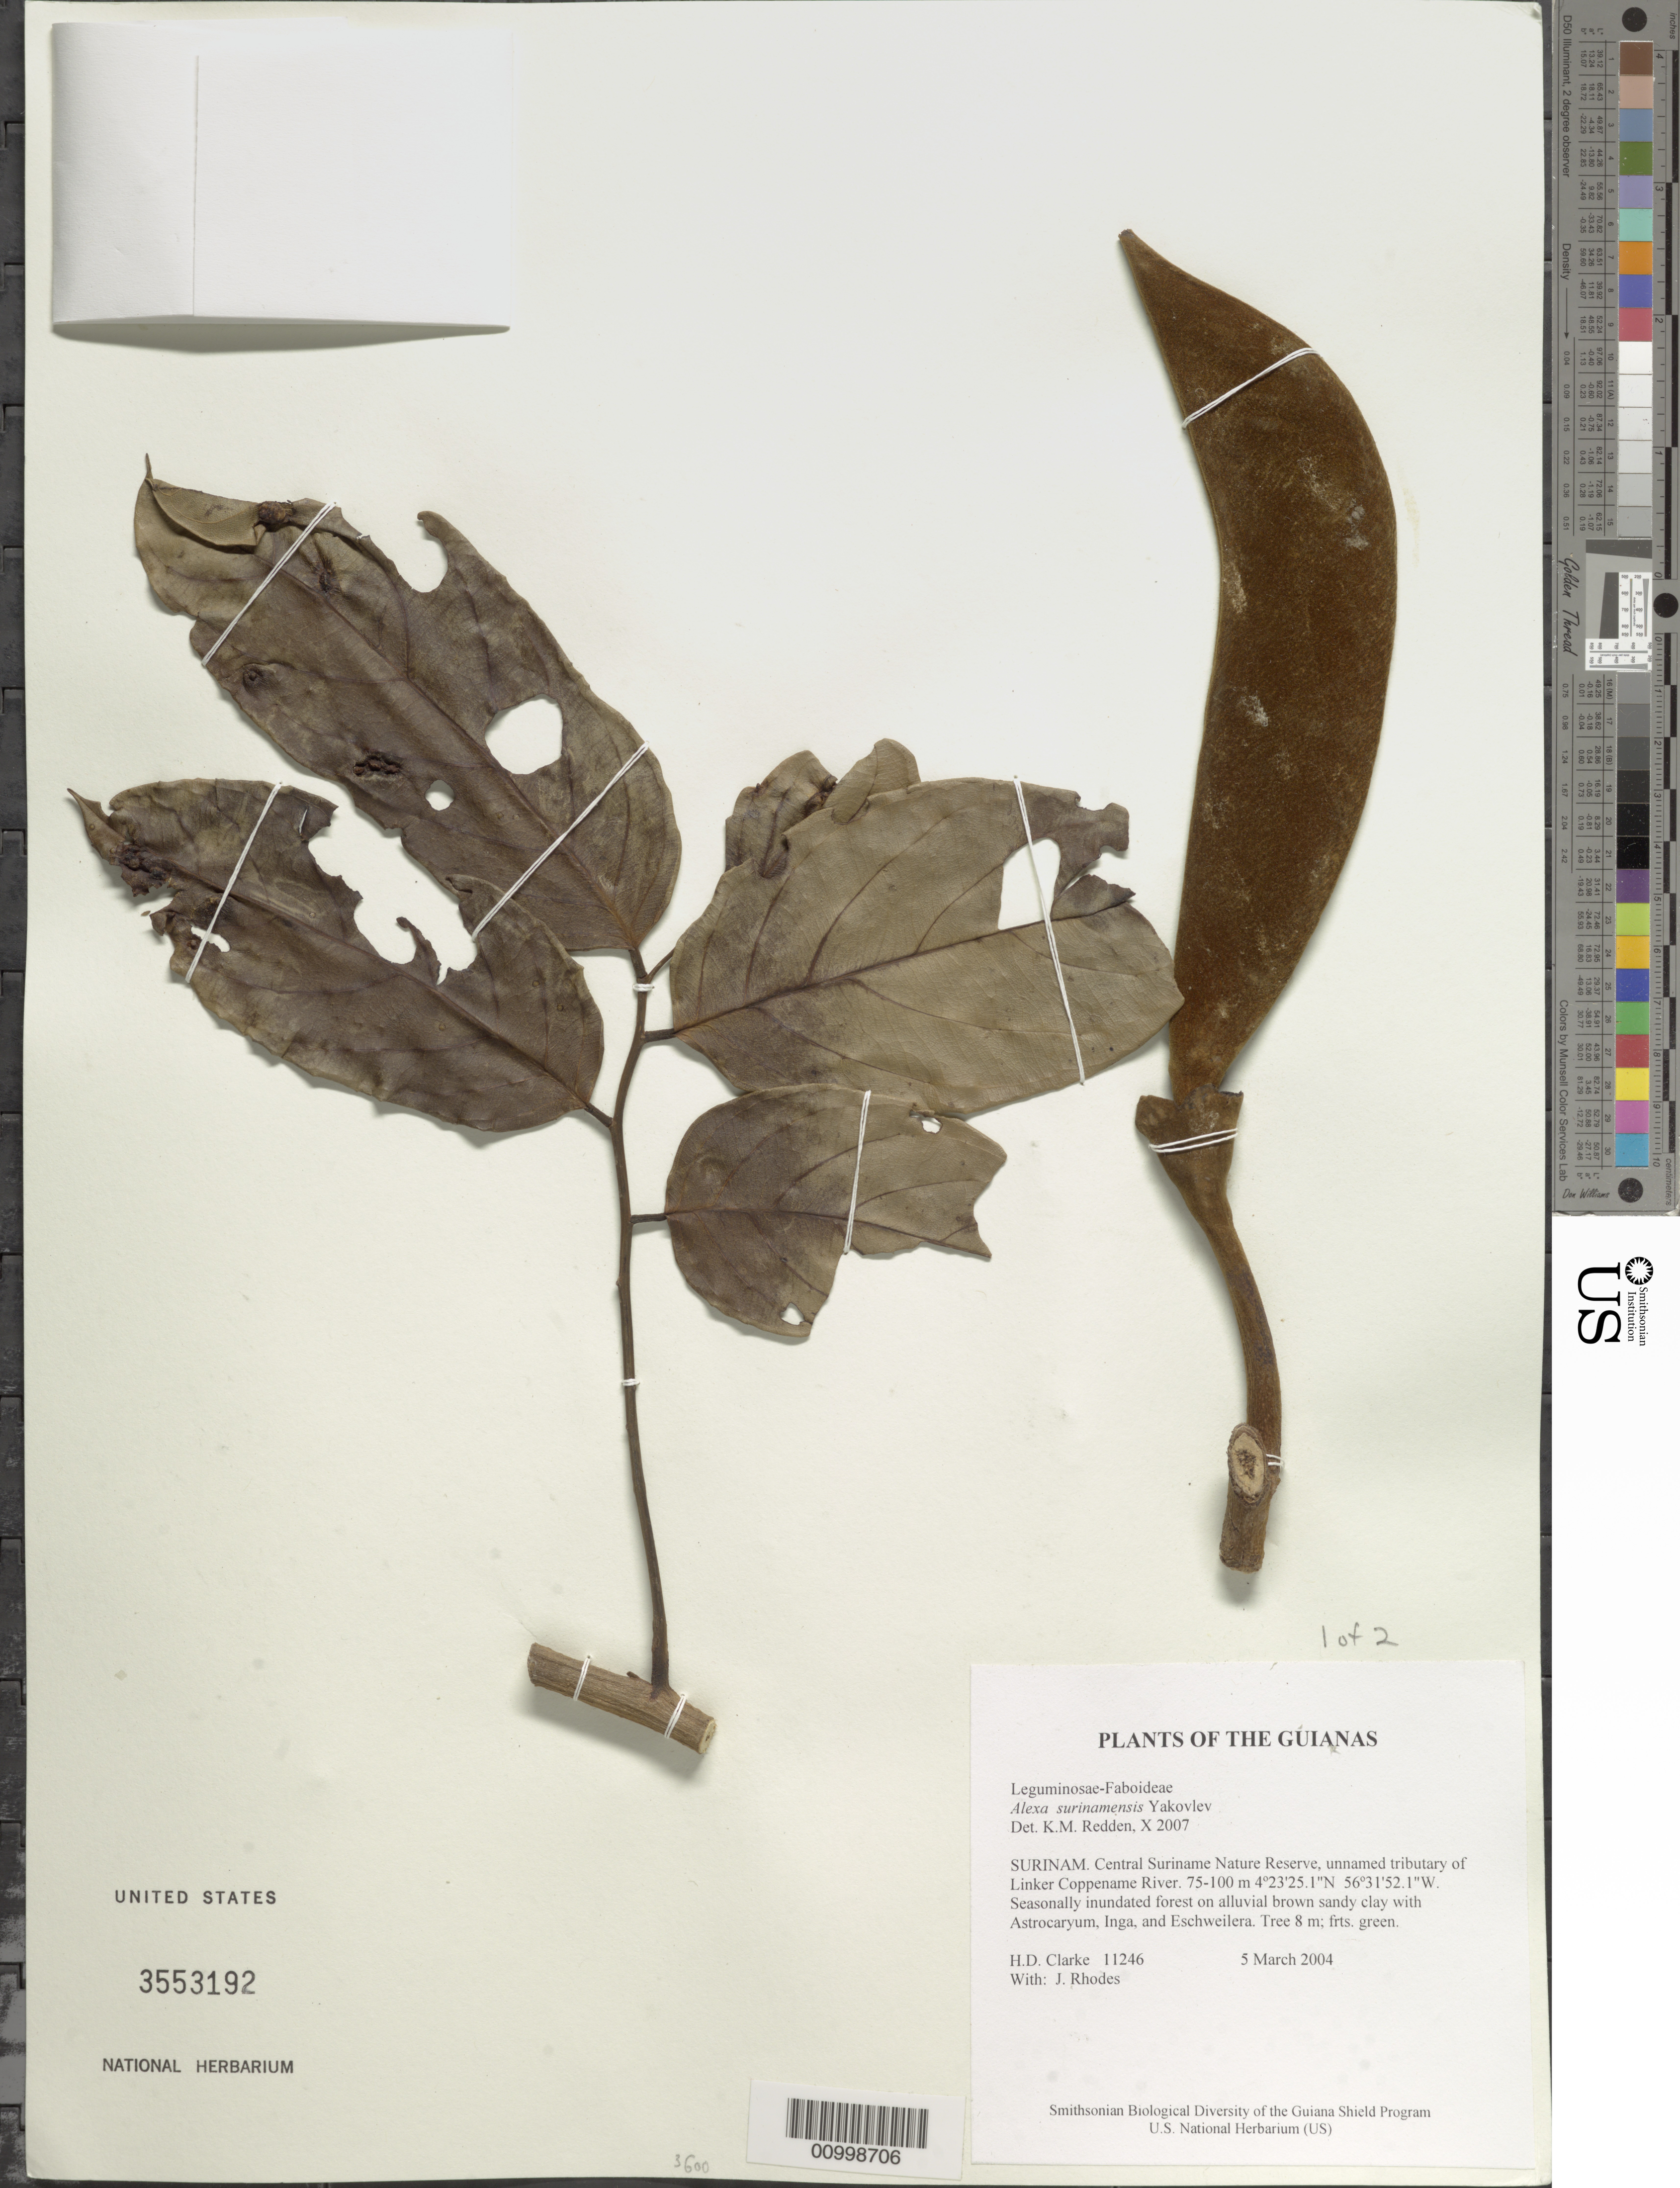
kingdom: Plantae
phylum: Tracheophyta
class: Magnoliopsida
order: Fabales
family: Fabaceae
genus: Alexa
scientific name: Alexa wachenheimii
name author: Benoist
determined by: Silva, G. S.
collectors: H. D. Clarke & J. Rhodes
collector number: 11246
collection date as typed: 5 March 2004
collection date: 2004-03-05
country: Suriname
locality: Central Suriname Nature Reserve, unnamed tributary of Linker Coppename River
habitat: Seasonally inundated forest on alluvial brown sandy clay with Astrocaryum, Inga, and Eschweilera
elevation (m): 75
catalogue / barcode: US 3553192